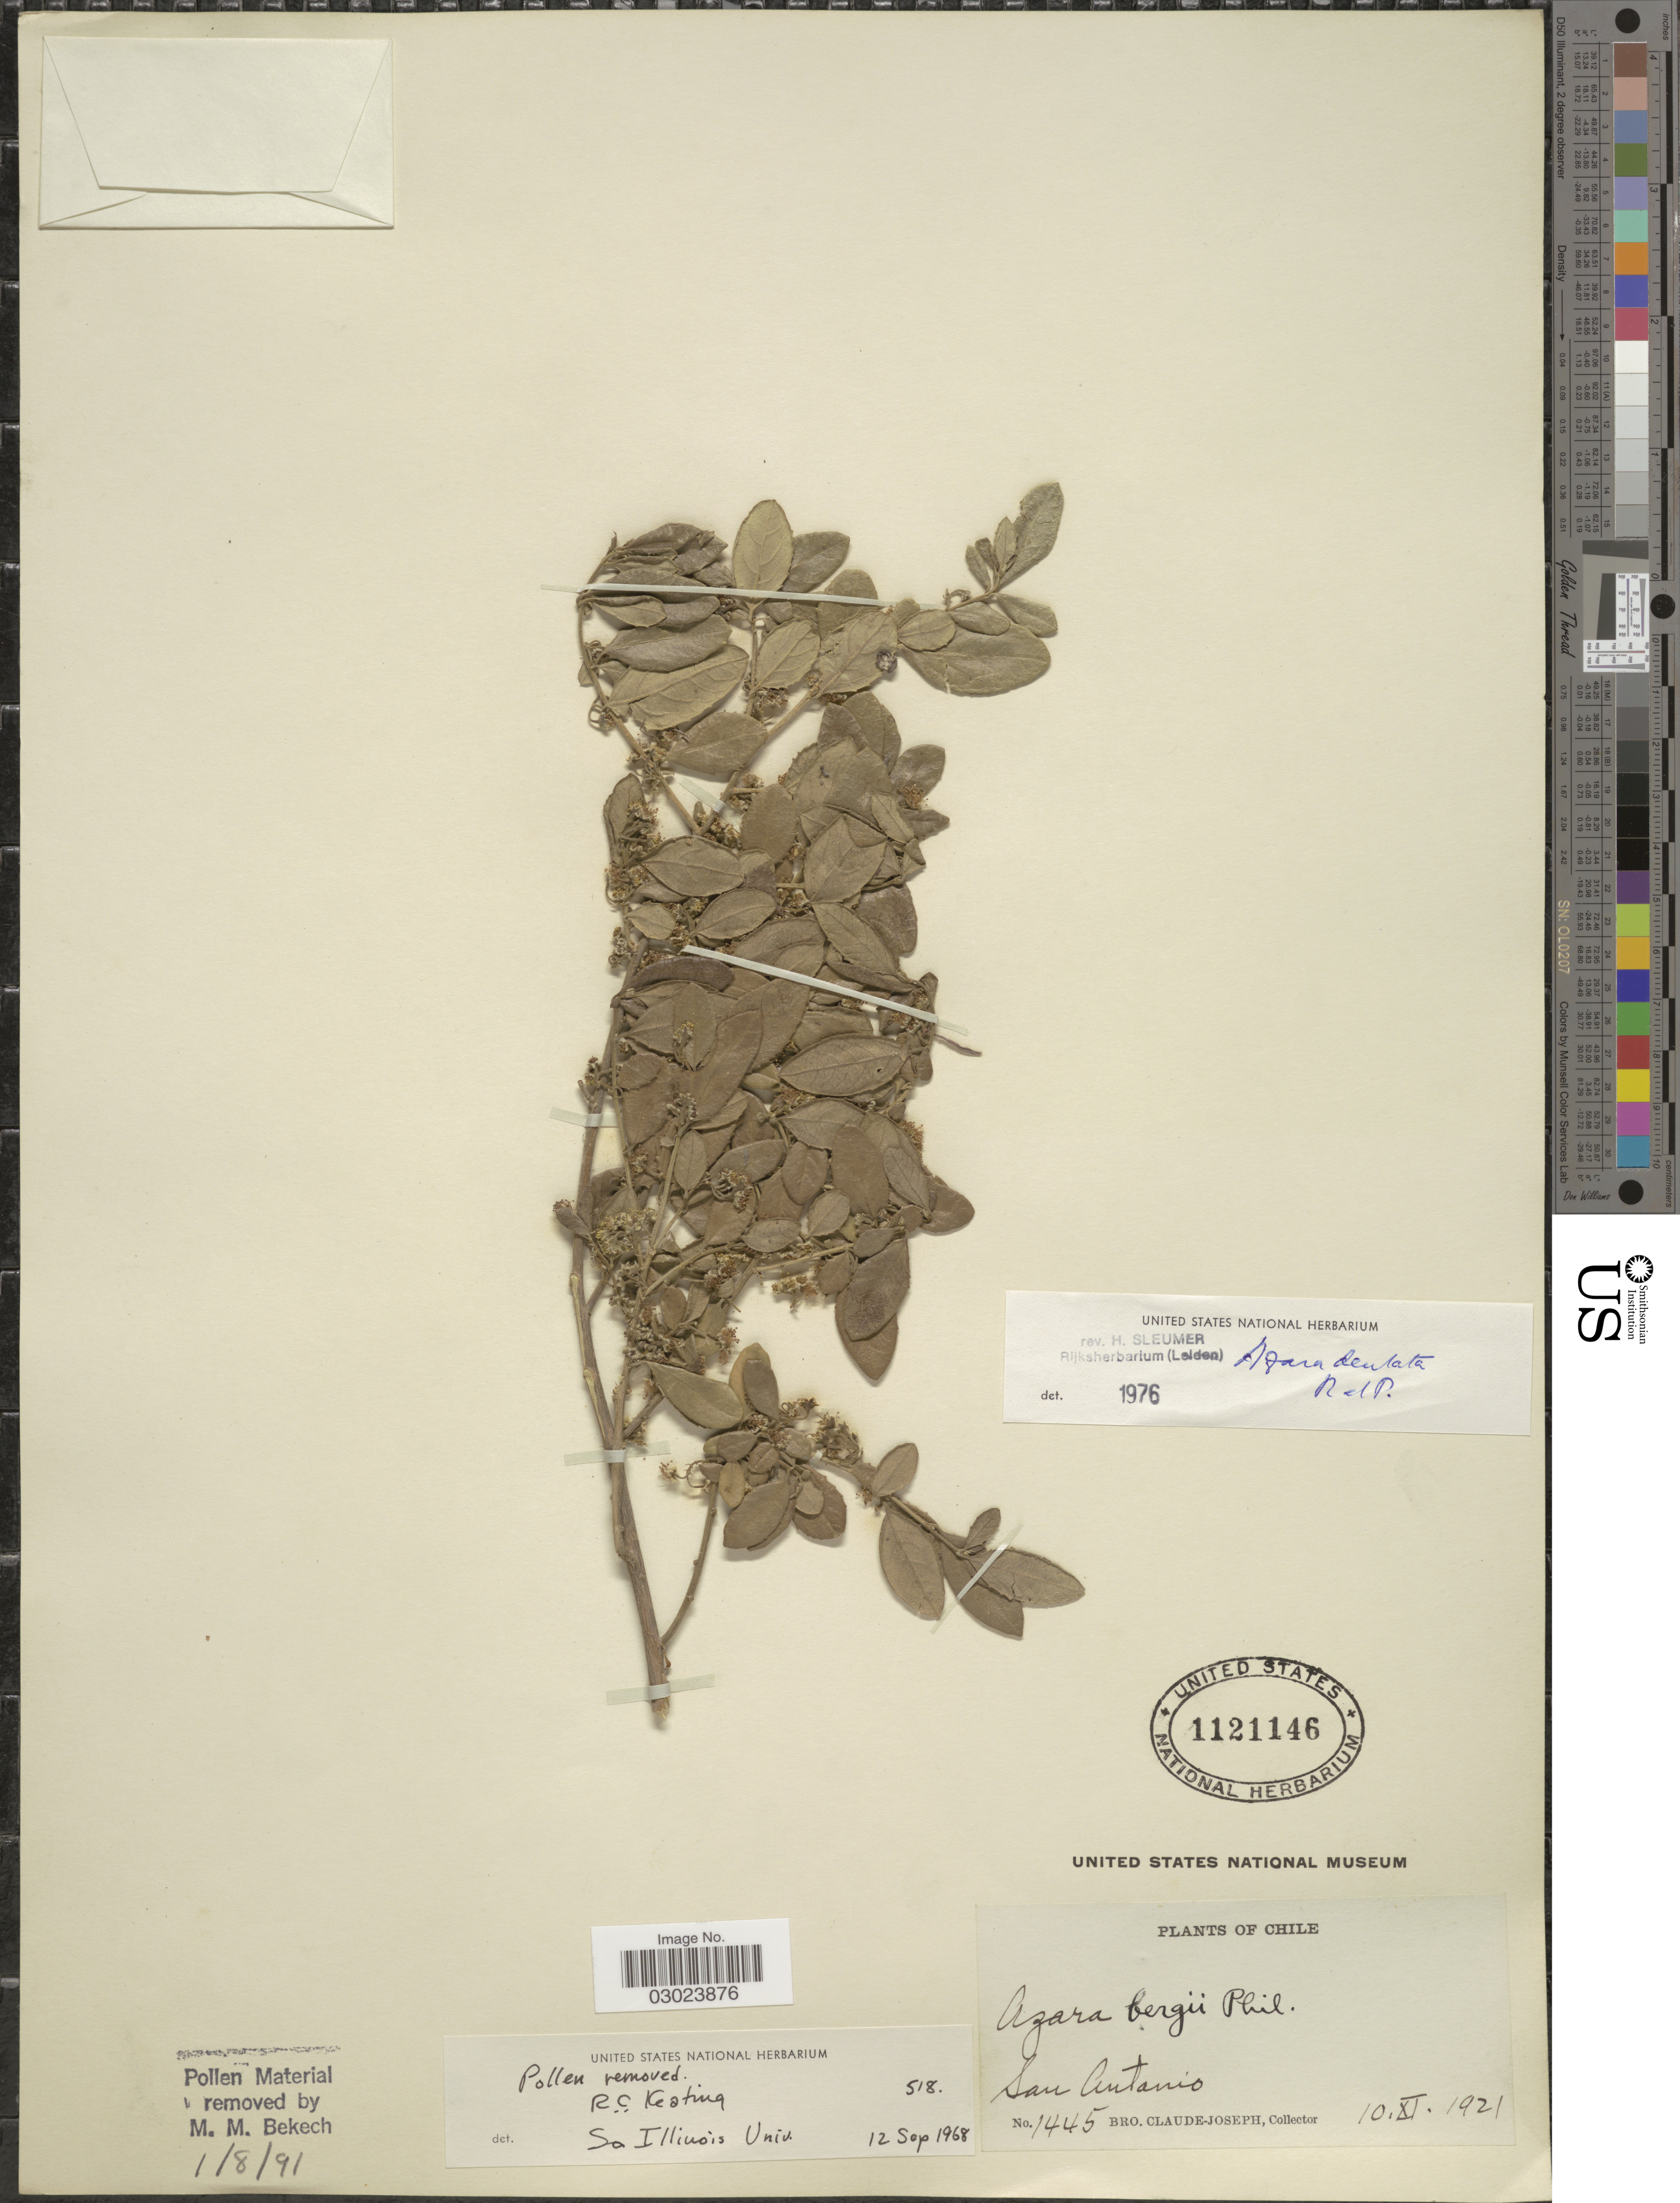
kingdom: Plantae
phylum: Tracheophyta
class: Magnoliopsida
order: Malpighiales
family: Salicaceae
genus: Azara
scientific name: Azara dentata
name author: Ruiz & Pav.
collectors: Bro. Claude-Joseph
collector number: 1445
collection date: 1921-11-10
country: Chile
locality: San Antonio.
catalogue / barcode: US 1121146